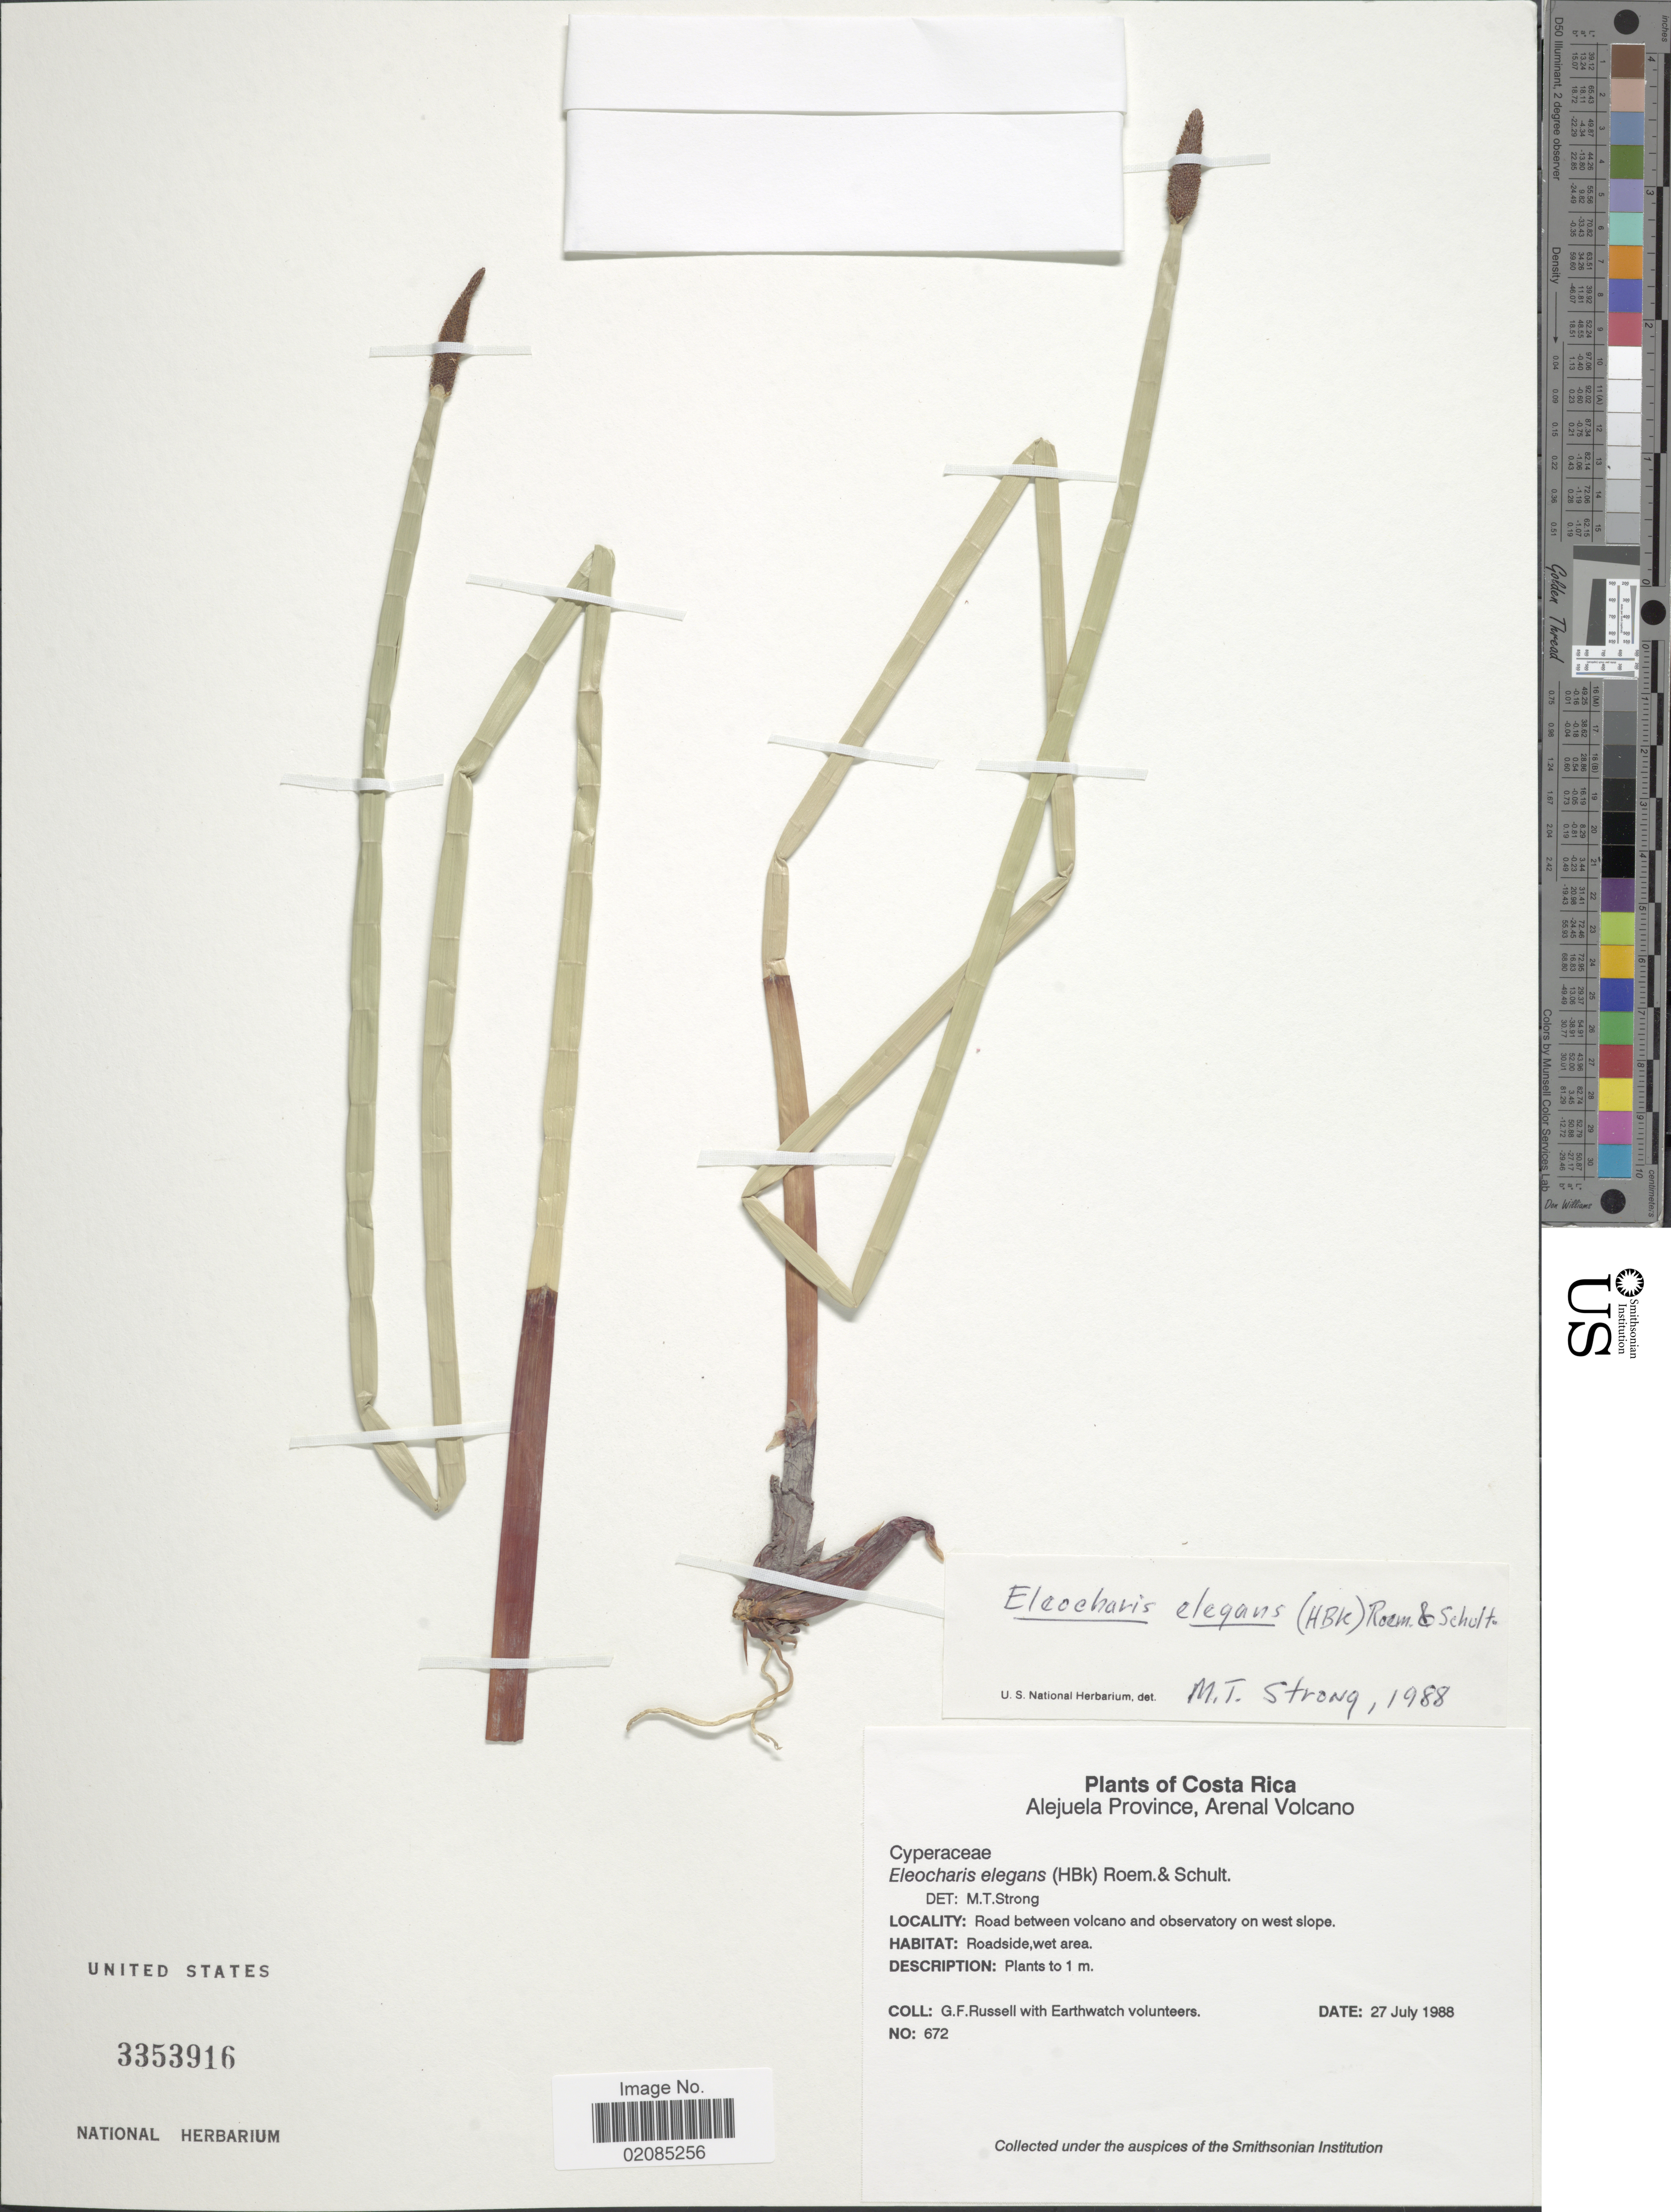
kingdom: Plantae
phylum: Tracheophyta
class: Liliopsida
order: Poales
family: Cyperaceae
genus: Eleocharis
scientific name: Eleocharis elegans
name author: (Kunth) Roem. & Schult.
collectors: G. Russell & et al.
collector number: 672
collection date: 1988-07-27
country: Costa Rica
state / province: Alajuela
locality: Alejuela Province, Arenal Volcano. Road between volcano and observatory on west slope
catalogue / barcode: US 3353916